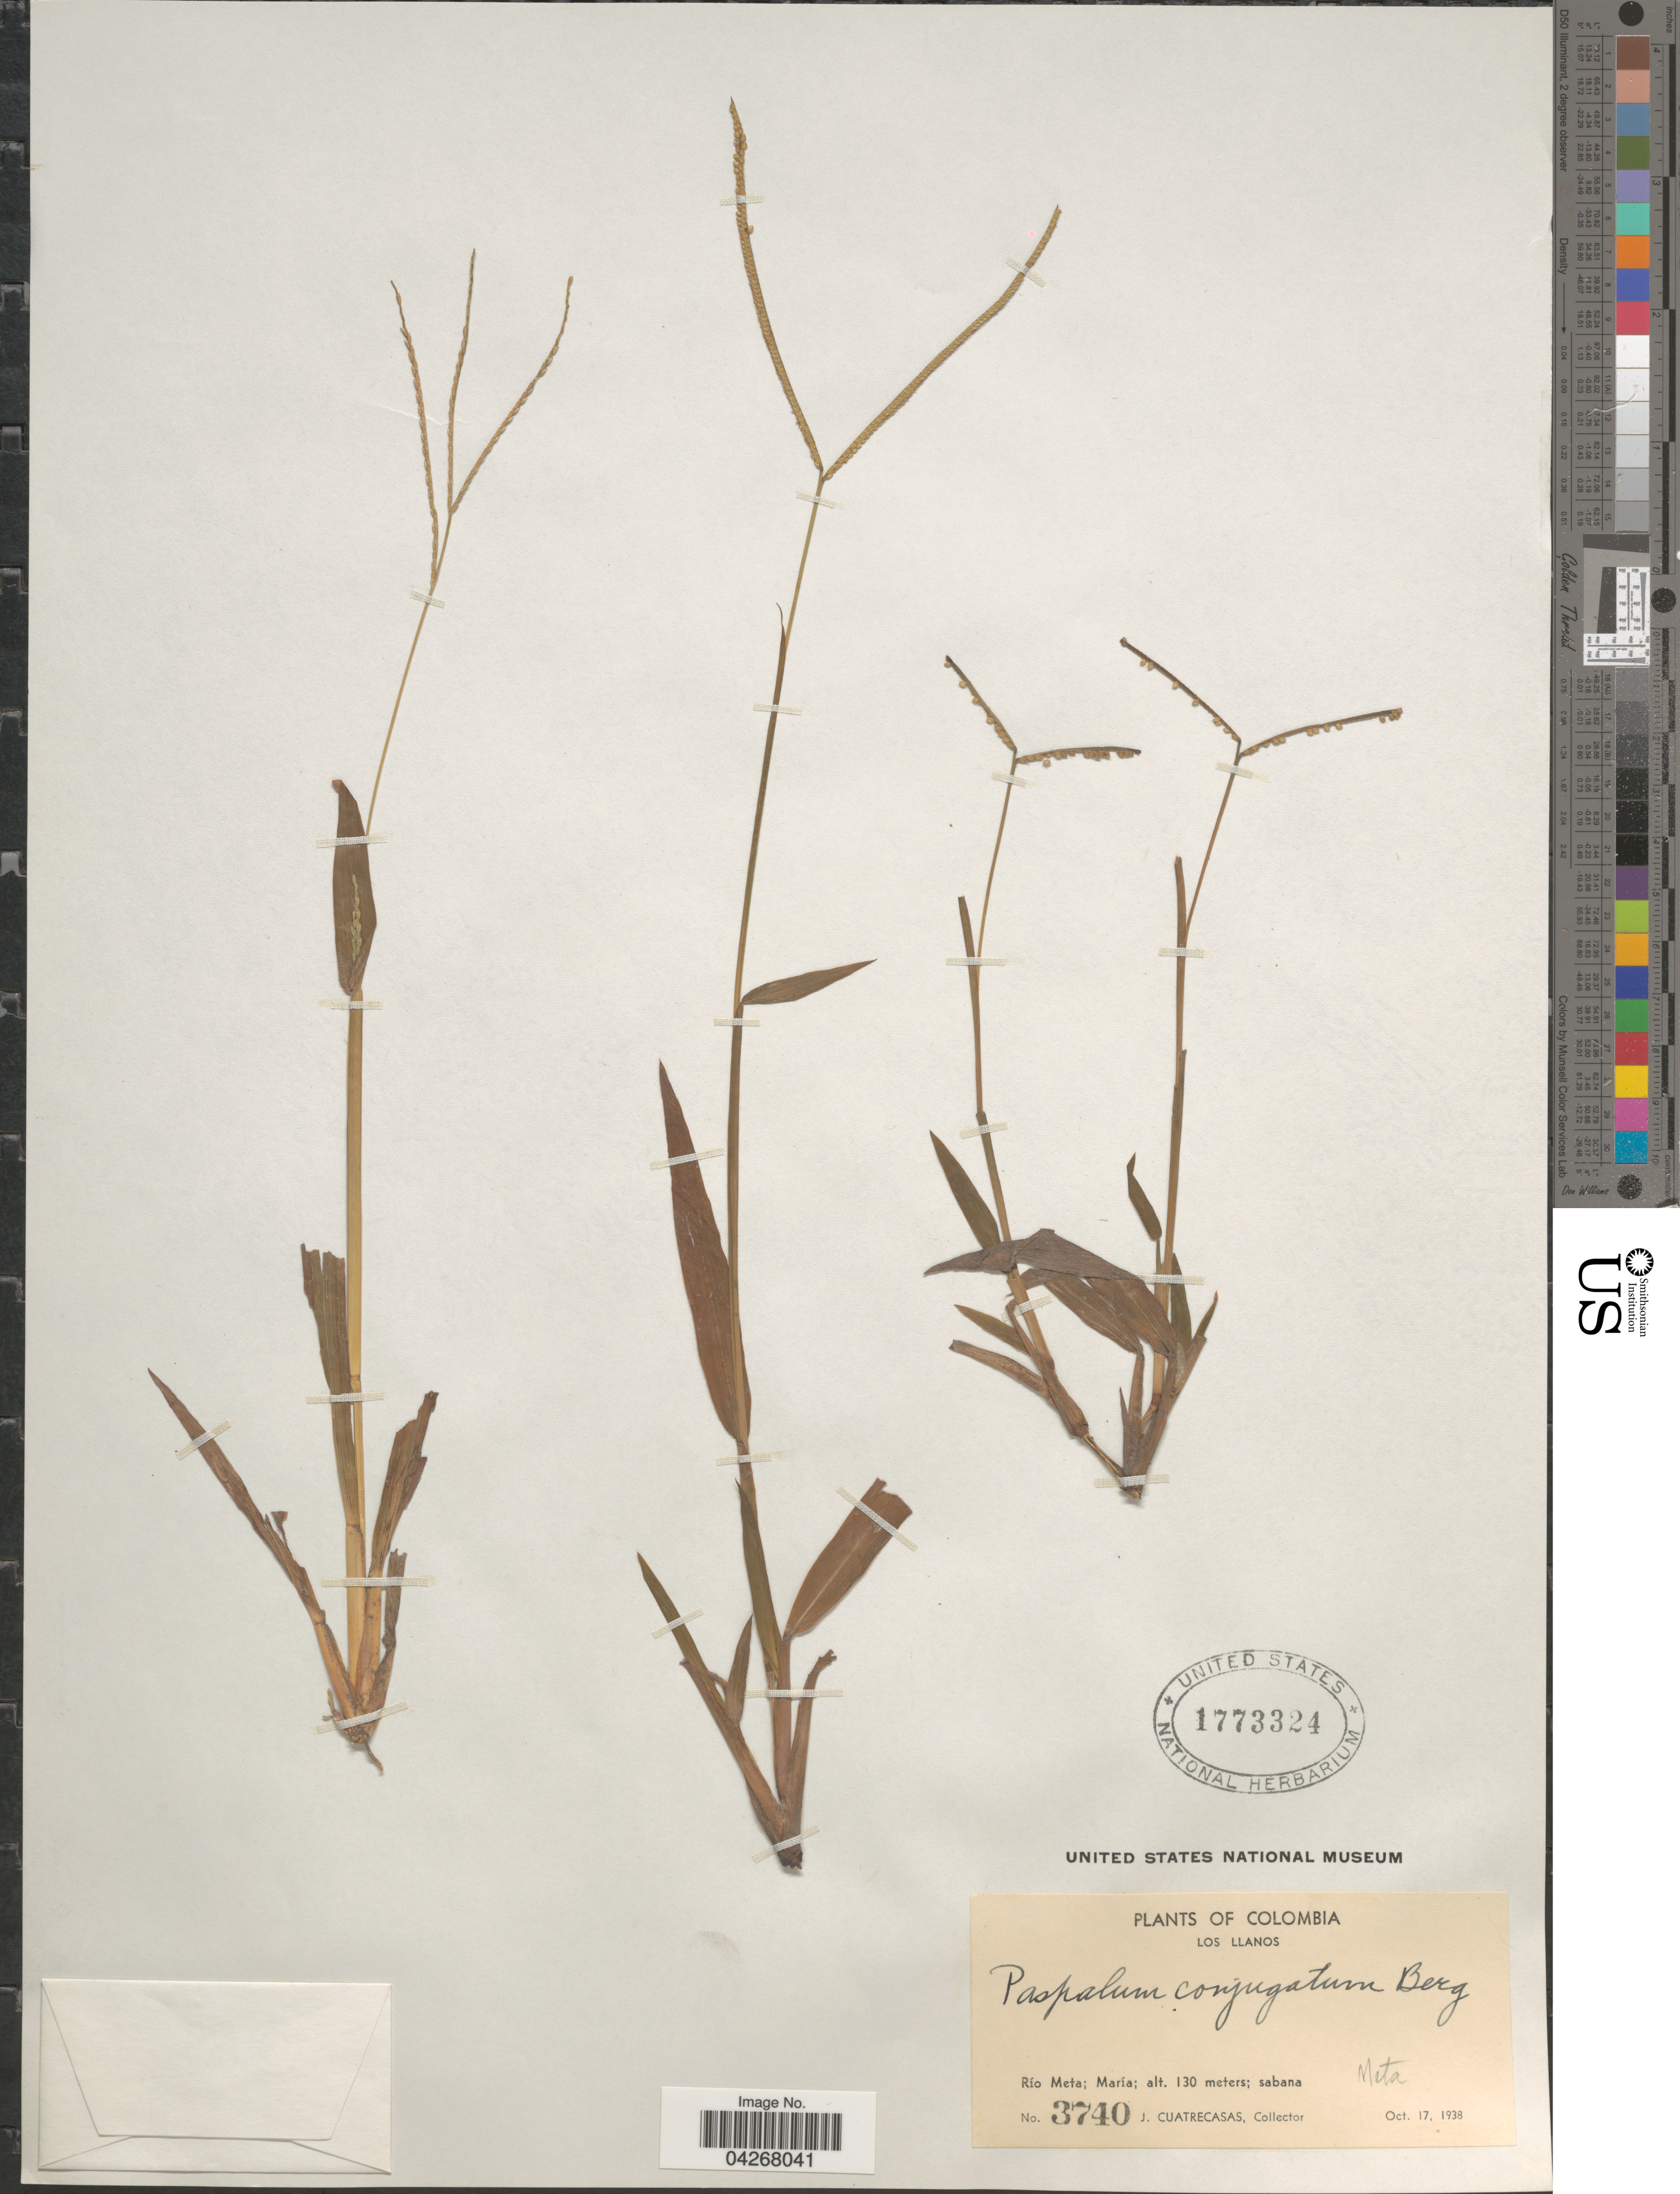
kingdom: Plantae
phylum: Tracheophyta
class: Liliopsida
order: Poales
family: Poaceae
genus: Paspalum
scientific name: Paspalum conjugatum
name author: P.J. Bergius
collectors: J. Cuatrecasas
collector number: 3740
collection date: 1938-10-17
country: Colombia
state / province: Meta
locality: Los Llanos. Río Meta; María.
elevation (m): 130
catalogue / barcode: US 1773324